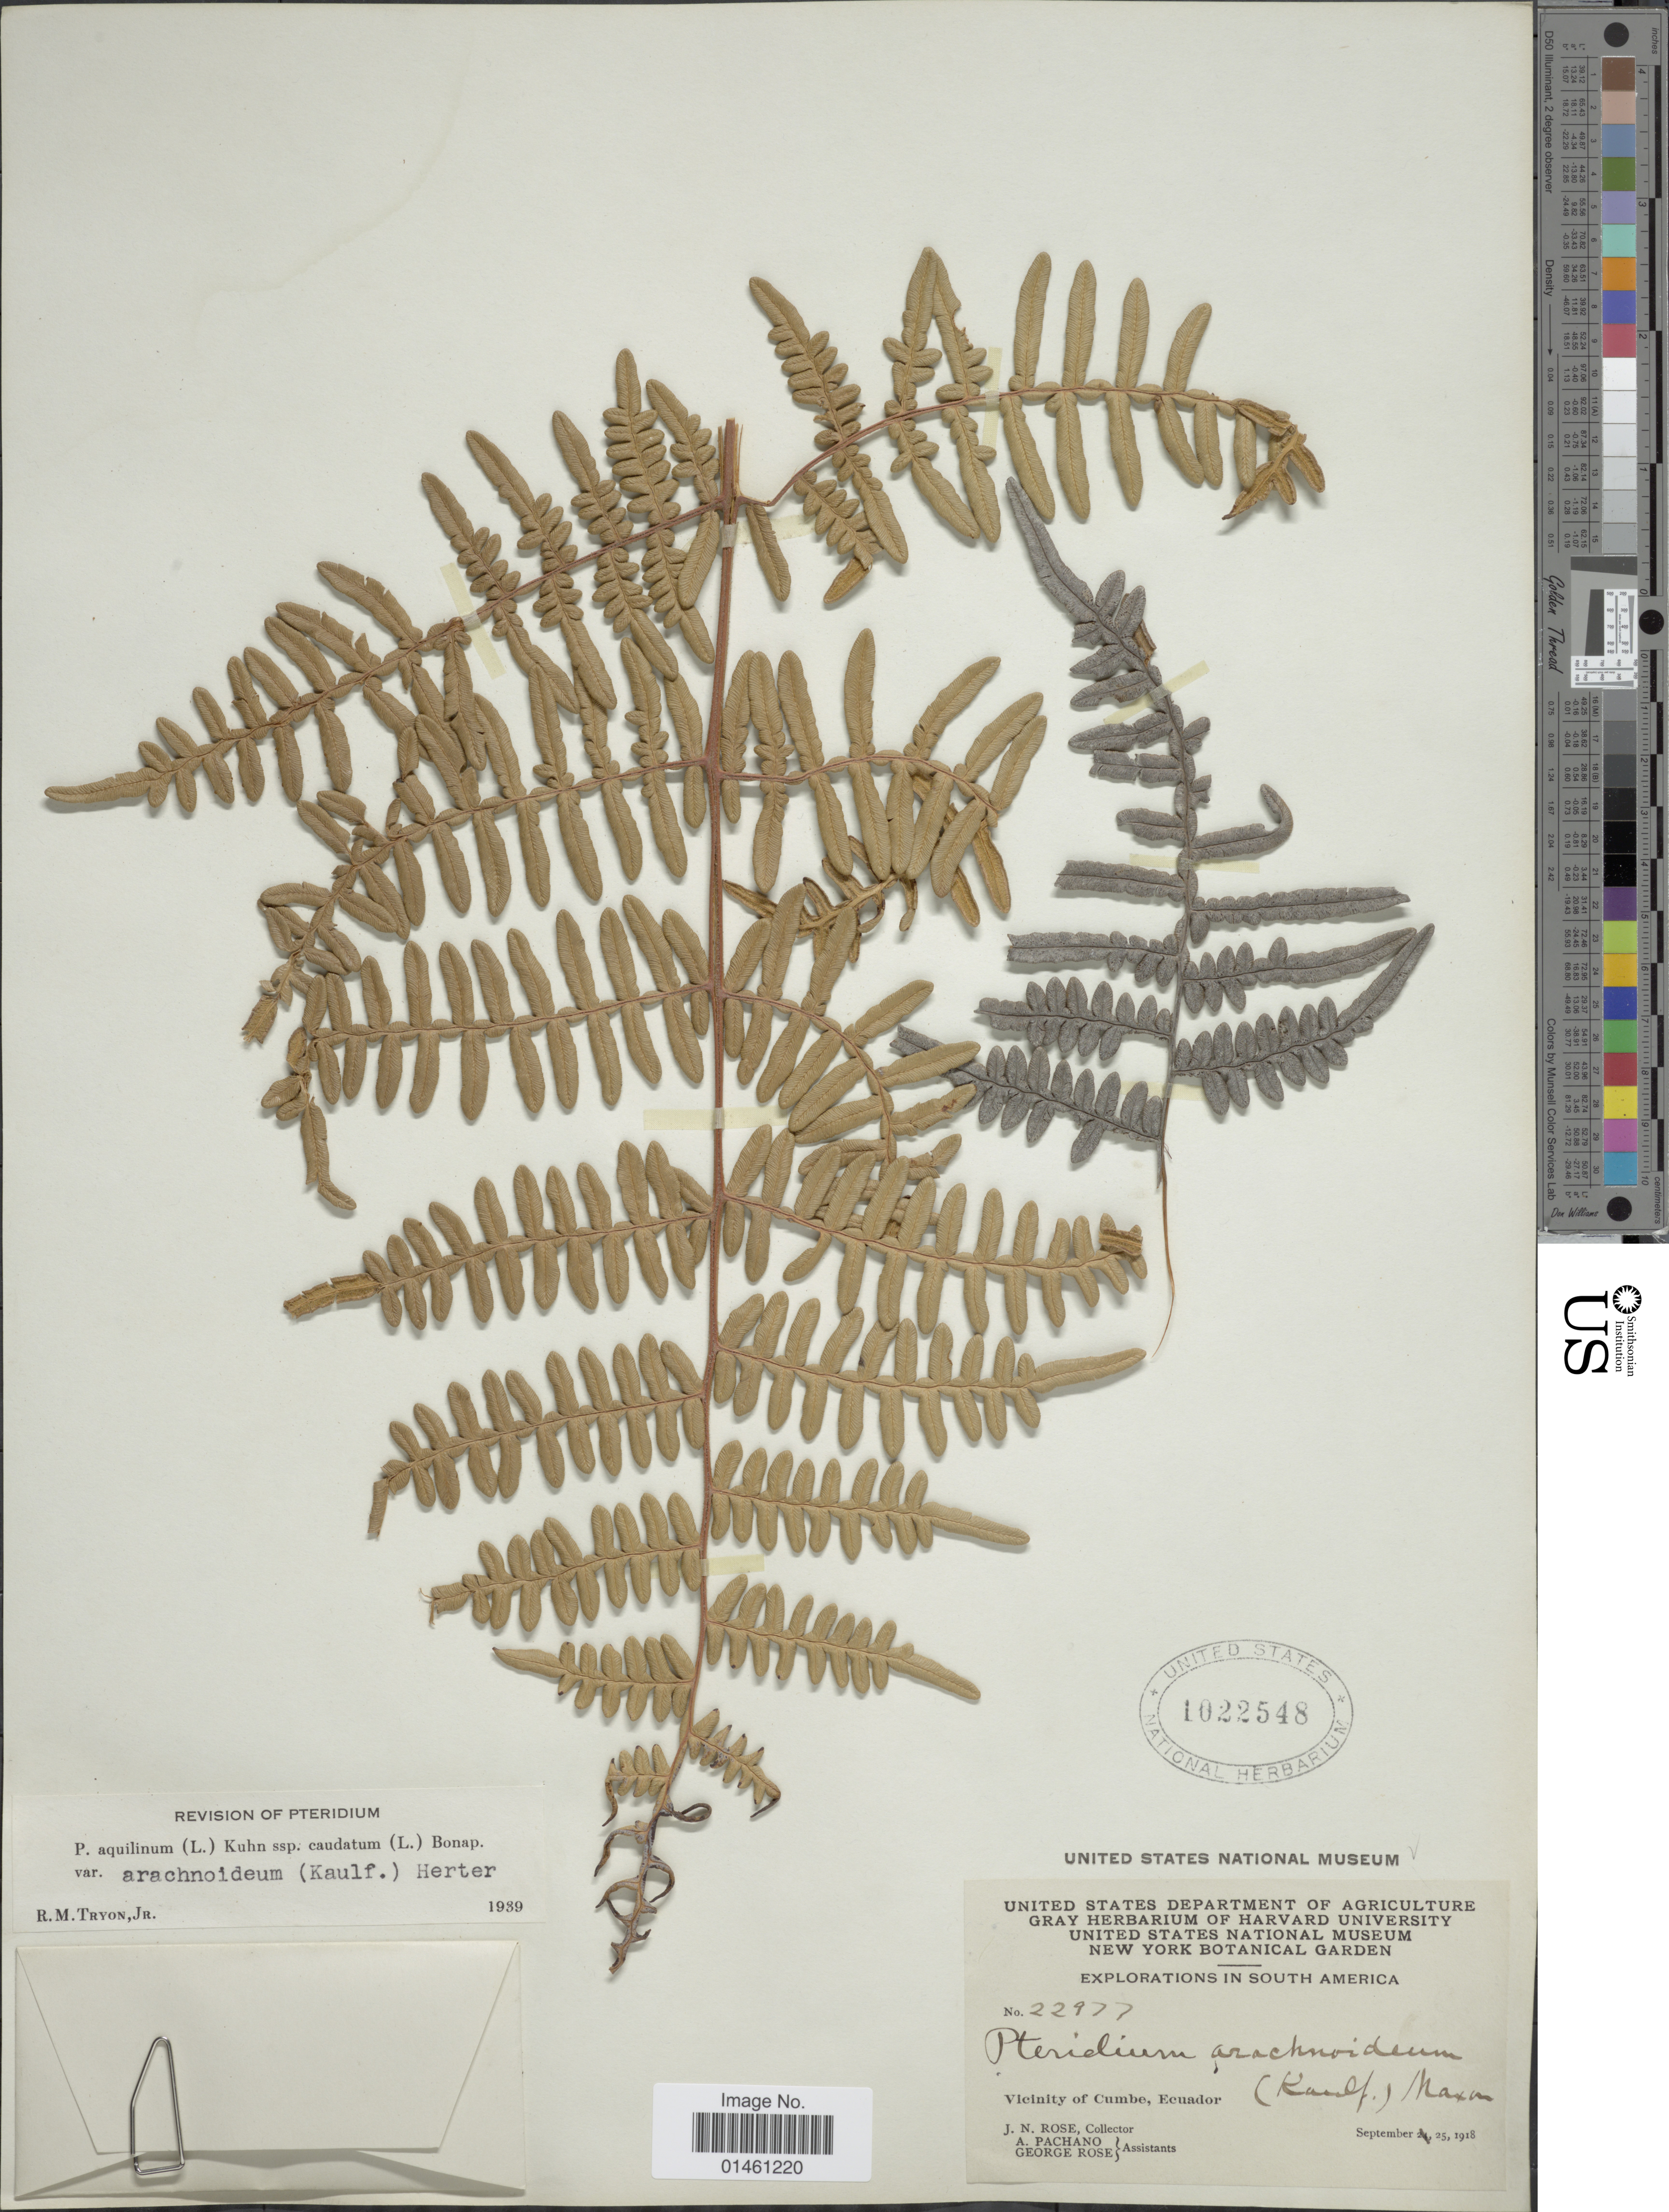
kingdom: Plantae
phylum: Tracheophyta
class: Polypodiopsida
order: Polypodiales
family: Dennstaedtiaceae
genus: Pteridium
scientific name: Pteridium aquilinum var. arachnoideum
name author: (Kaulf.) Herter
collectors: J. N. Rose, A. Pachano & G. Rose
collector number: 22977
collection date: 1918-09-25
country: Ecuador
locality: South America, Vicinity of Cumbe, Ecuador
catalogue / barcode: US 1022548